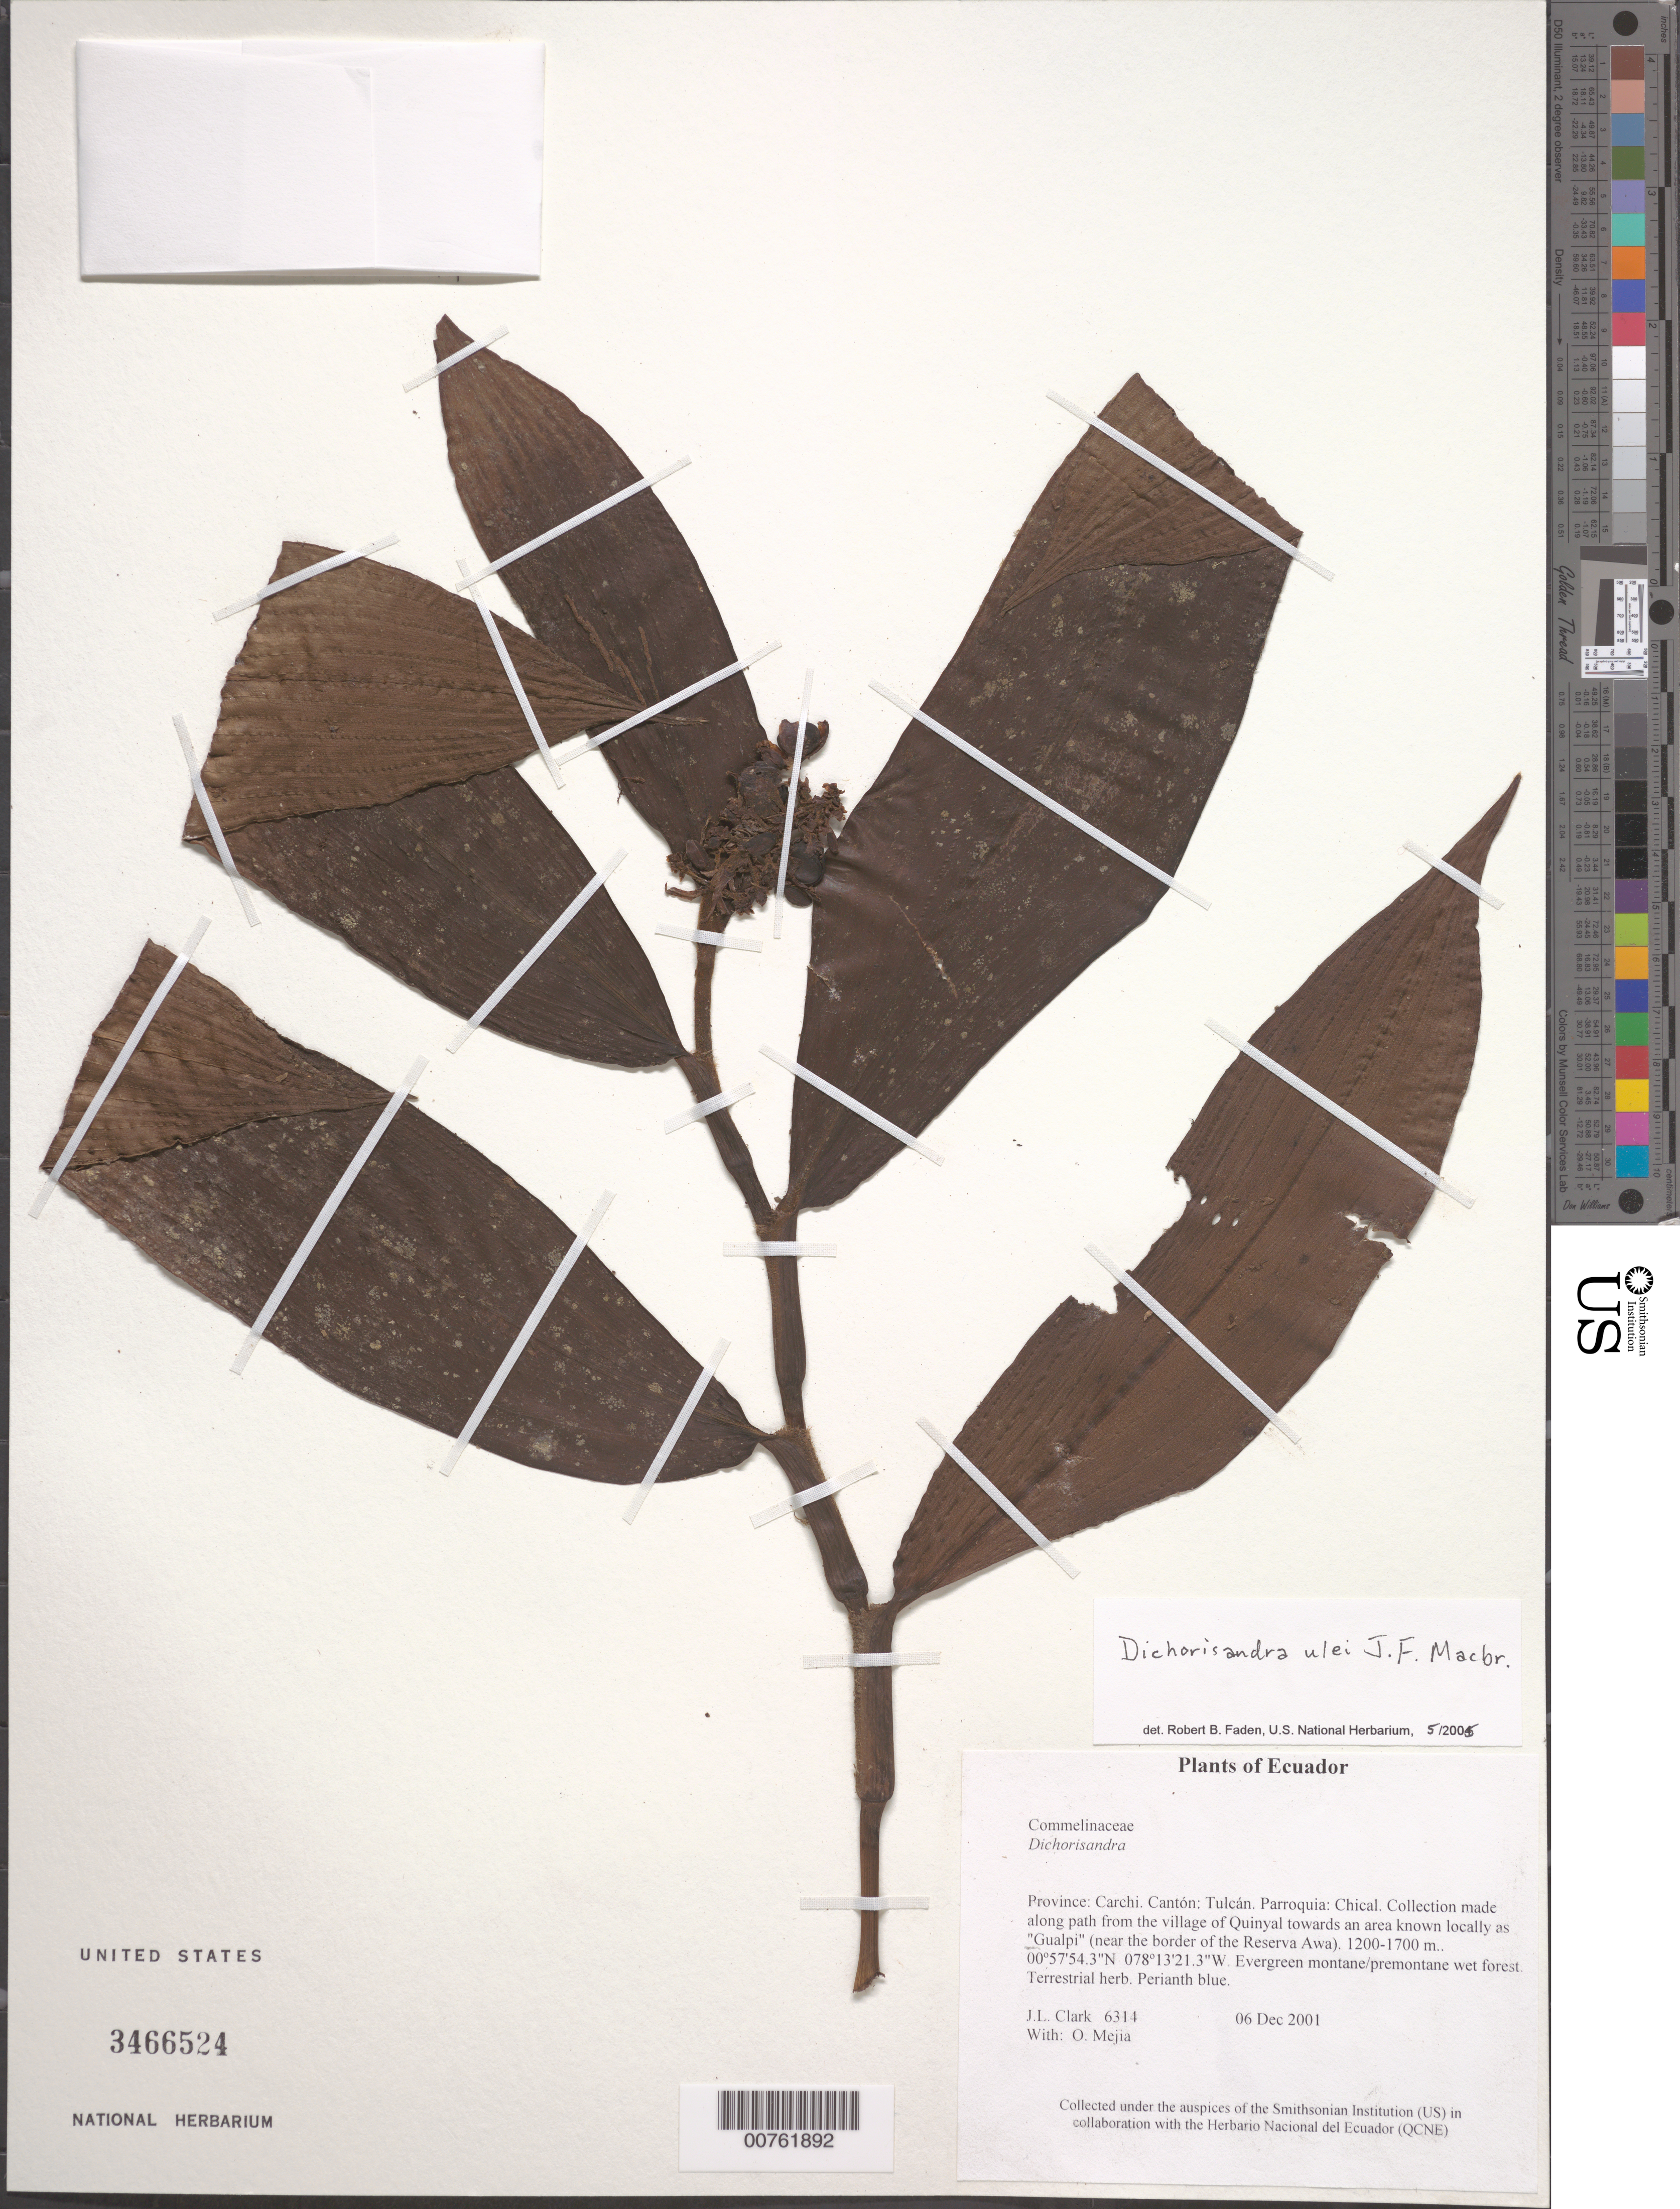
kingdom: Plantae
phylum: Tracheophyta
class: Liliopsida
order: Commelinales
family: Commelinaceae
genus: Dichorisandra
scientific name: Dichorisandra ulei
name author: J.F. Macbr.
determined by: Faden, Robert B., (US), Smithsonian Institution - National Museum of Natural History (UNITED STATES)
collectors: J. L. Clark & O. Mejia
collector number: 6314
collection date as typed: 06 Dec 2001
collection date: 2001-12-06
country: Ecuador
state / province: Carchi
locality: Canton: Tulcan. Parroquia: Chical. Collection made along path from the Village of Quinyal towards an area known locally as "Gualpi" (near the border of the Reserva Awa).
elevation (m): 1200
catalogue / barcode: US 3466524